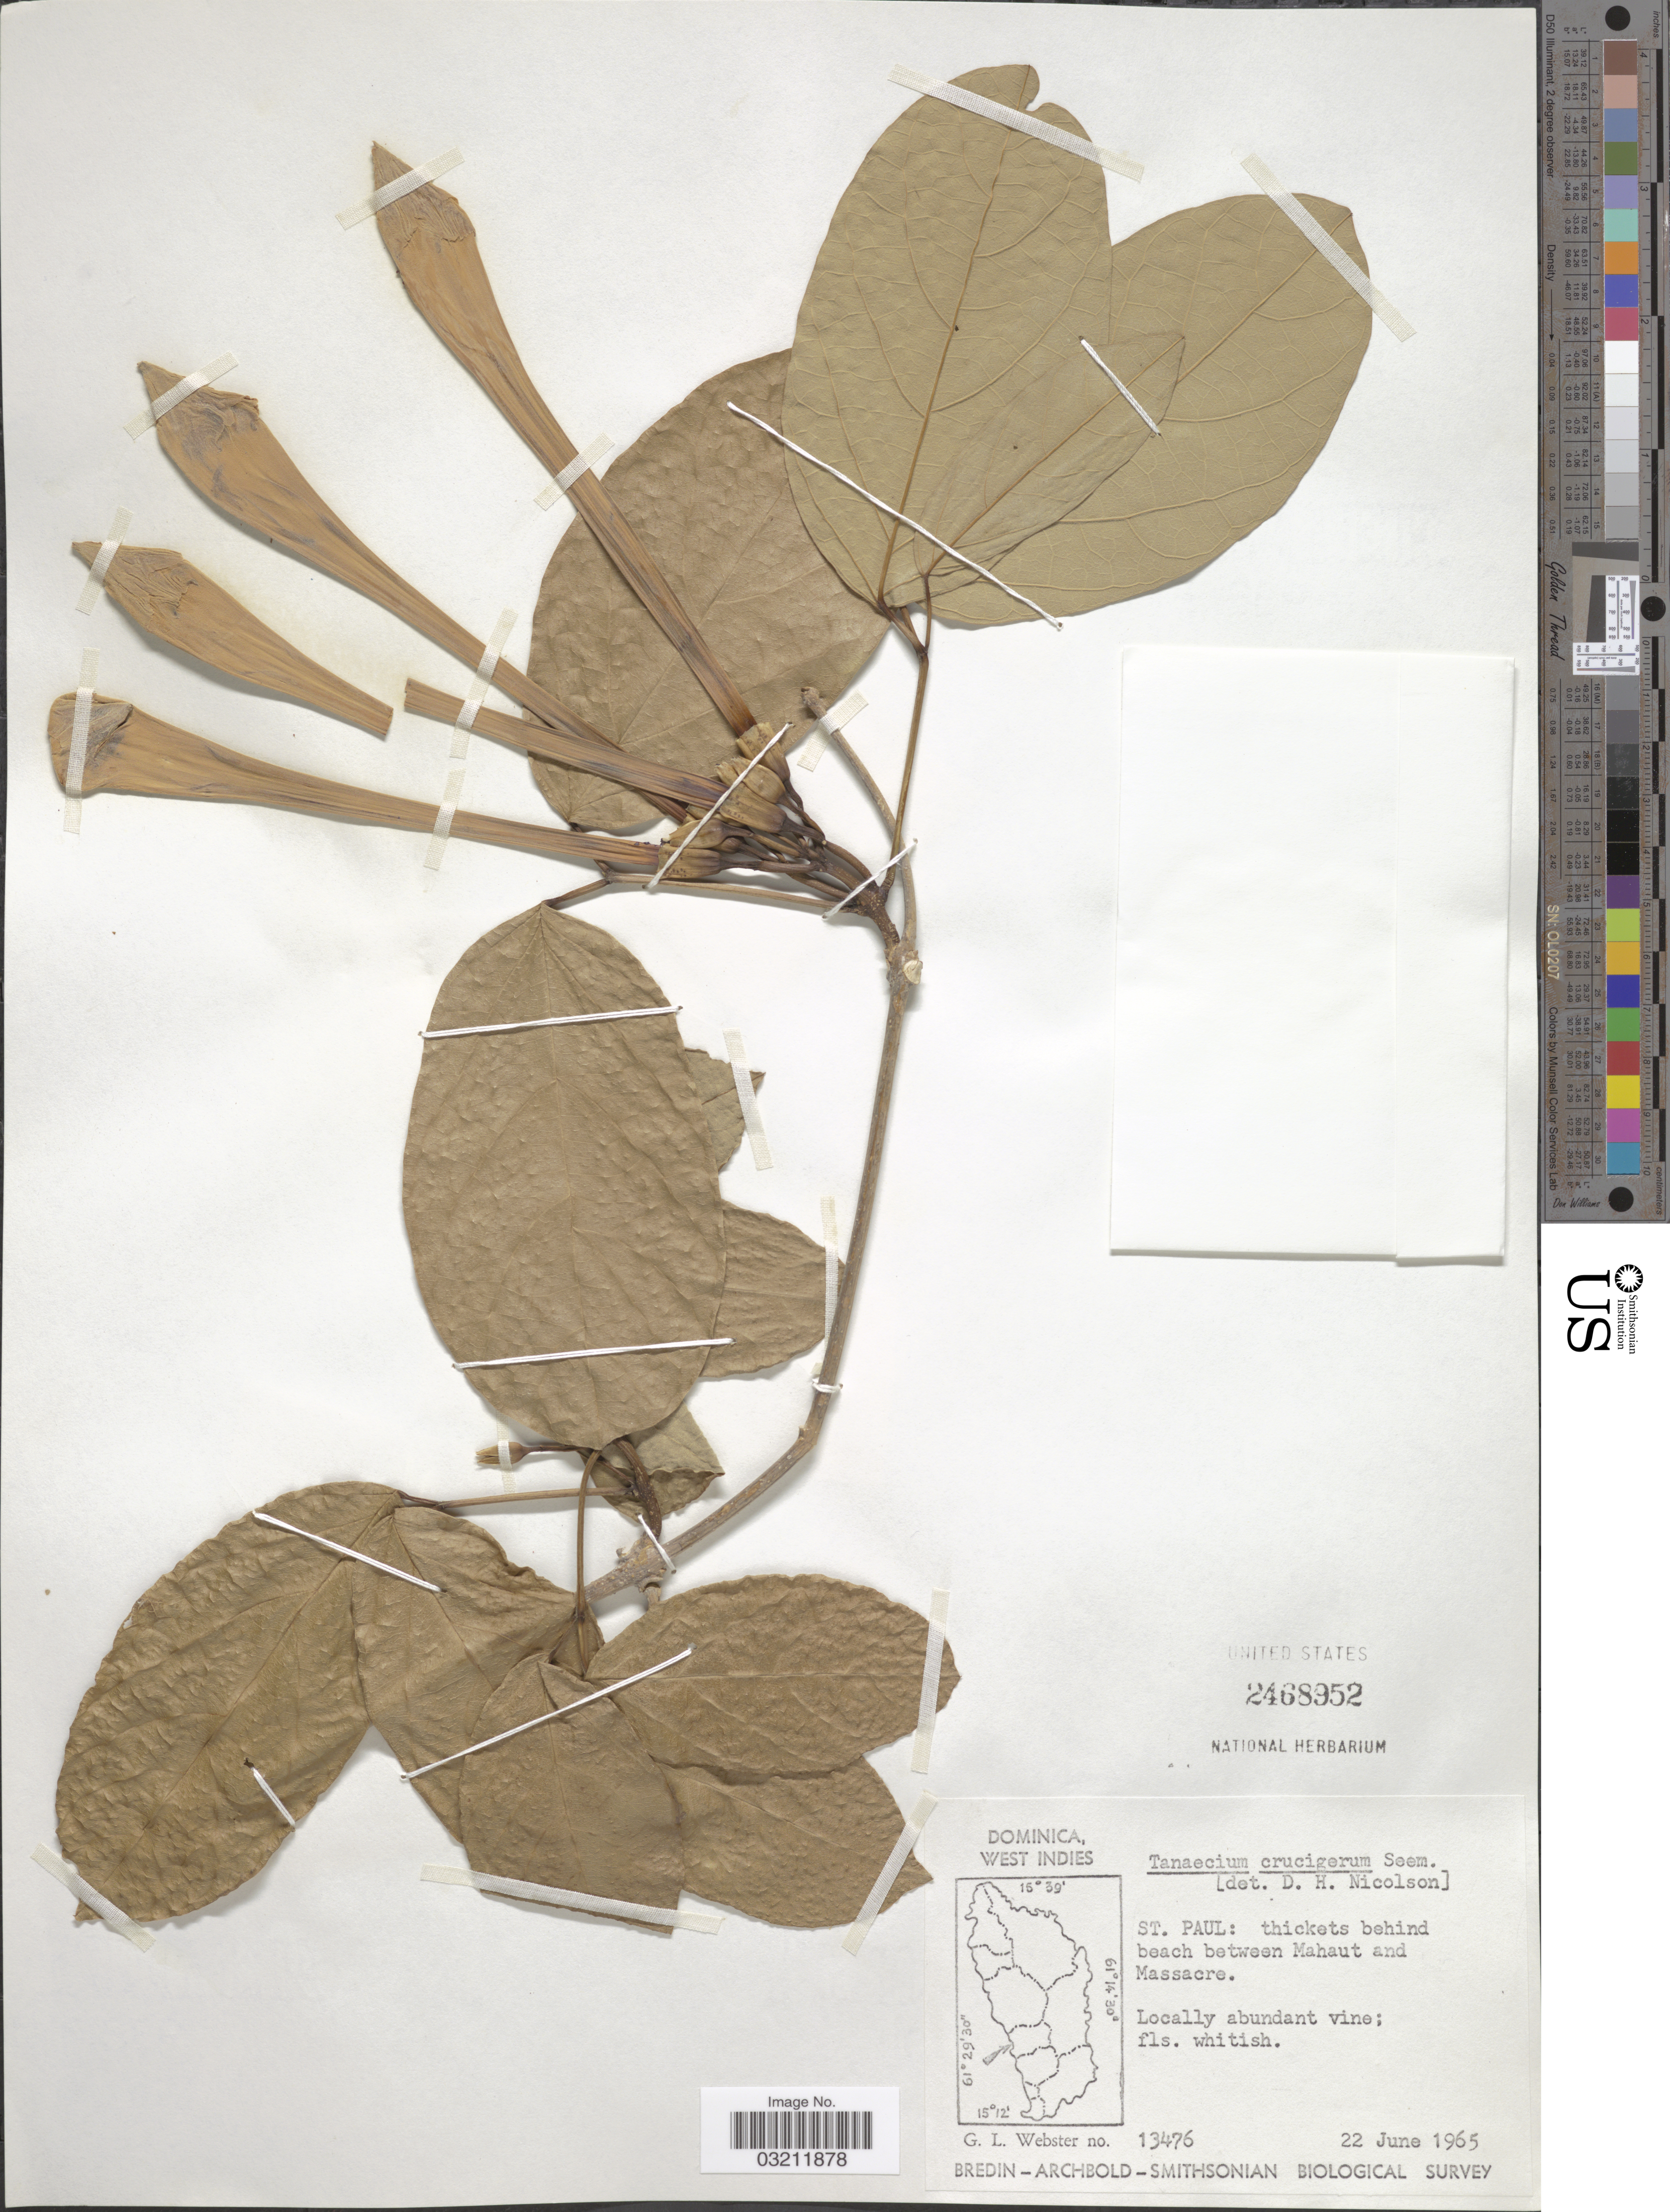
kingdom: Plantae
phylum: Tracheophyta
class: Magnoliopsida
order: Lamiales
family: Bignoniaceae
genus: Tanaecium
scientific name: Tanaecium crucigerum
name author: Seem.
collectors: G. L. Webster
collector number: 13476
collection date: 1965-06-22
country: Dominica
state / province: St. Paul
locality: Thickets behind beach between Mahaut and Massacre.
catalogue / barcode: US 2468952